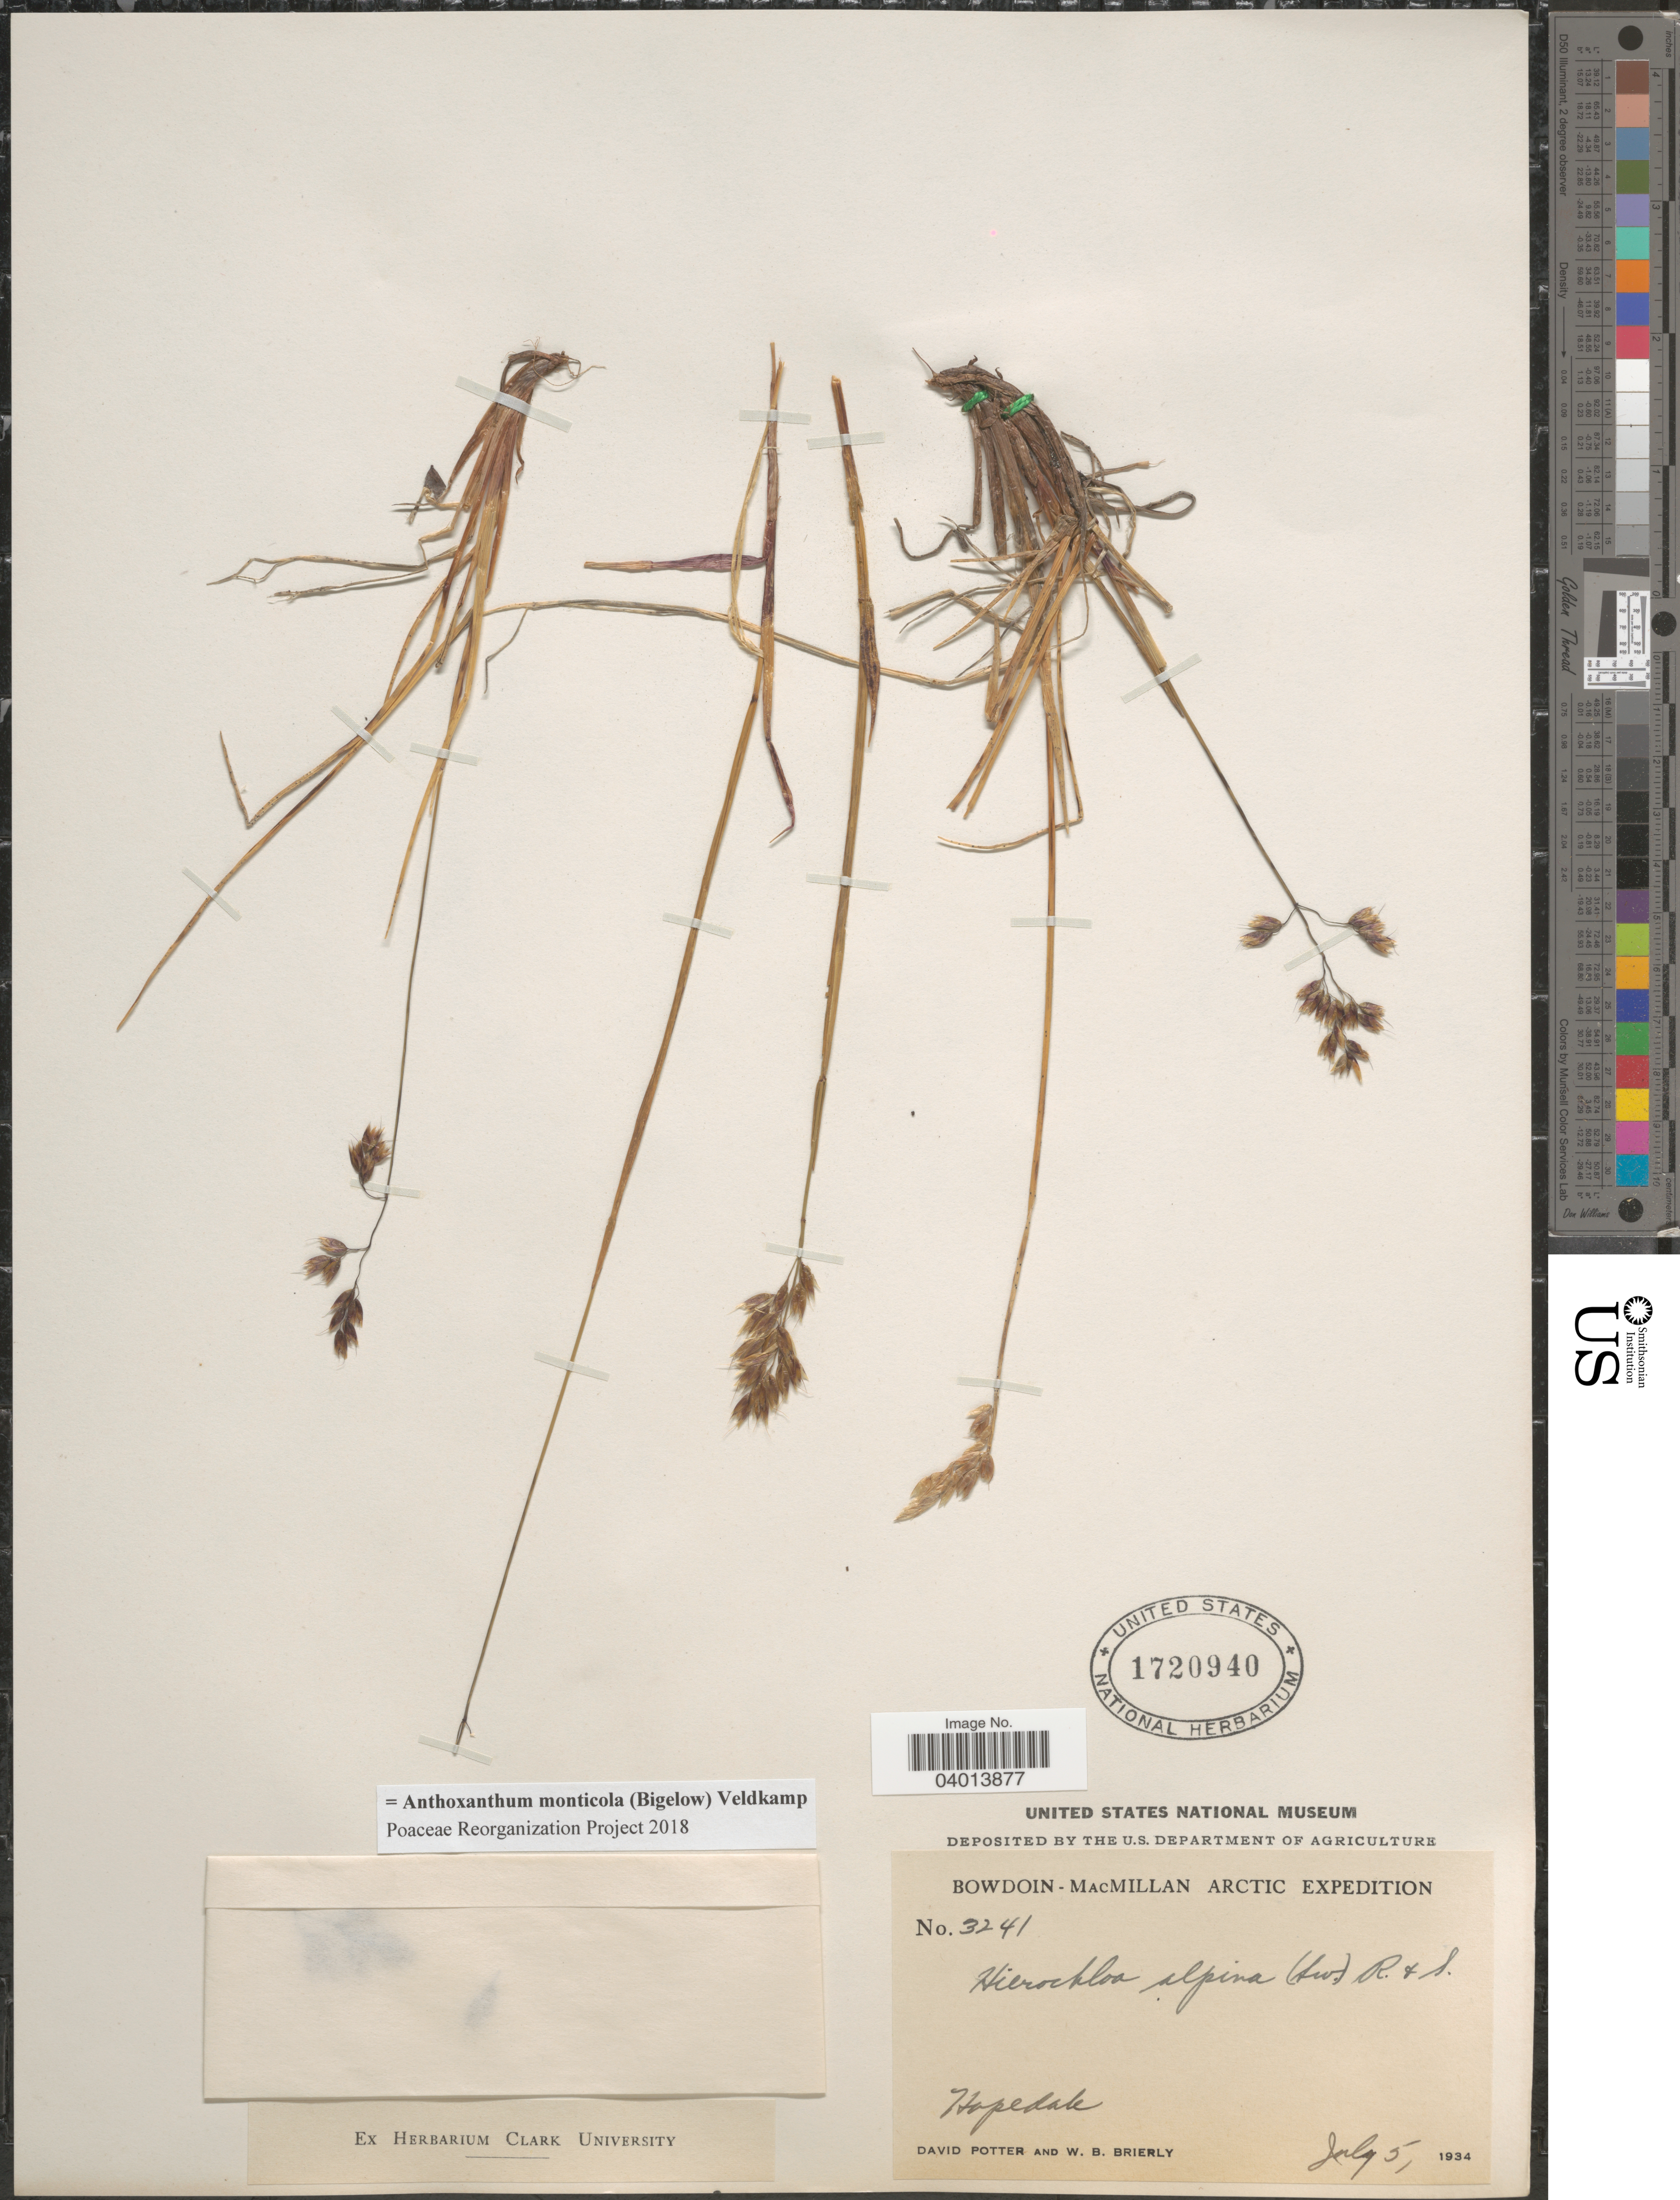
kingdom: Plantae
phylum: Tracheophyta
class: Liliopsida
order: Poales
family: Poaceae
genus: Anthoxanthum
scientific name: Anthoxanthum monticola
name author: (Bigelow) Veldkamp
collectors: D. Potter & W. Brierly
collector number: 3241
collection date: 1934-07-05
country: Canada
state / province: Newfoundland and Labrador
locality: Hopedale.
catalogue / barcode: US 1720940